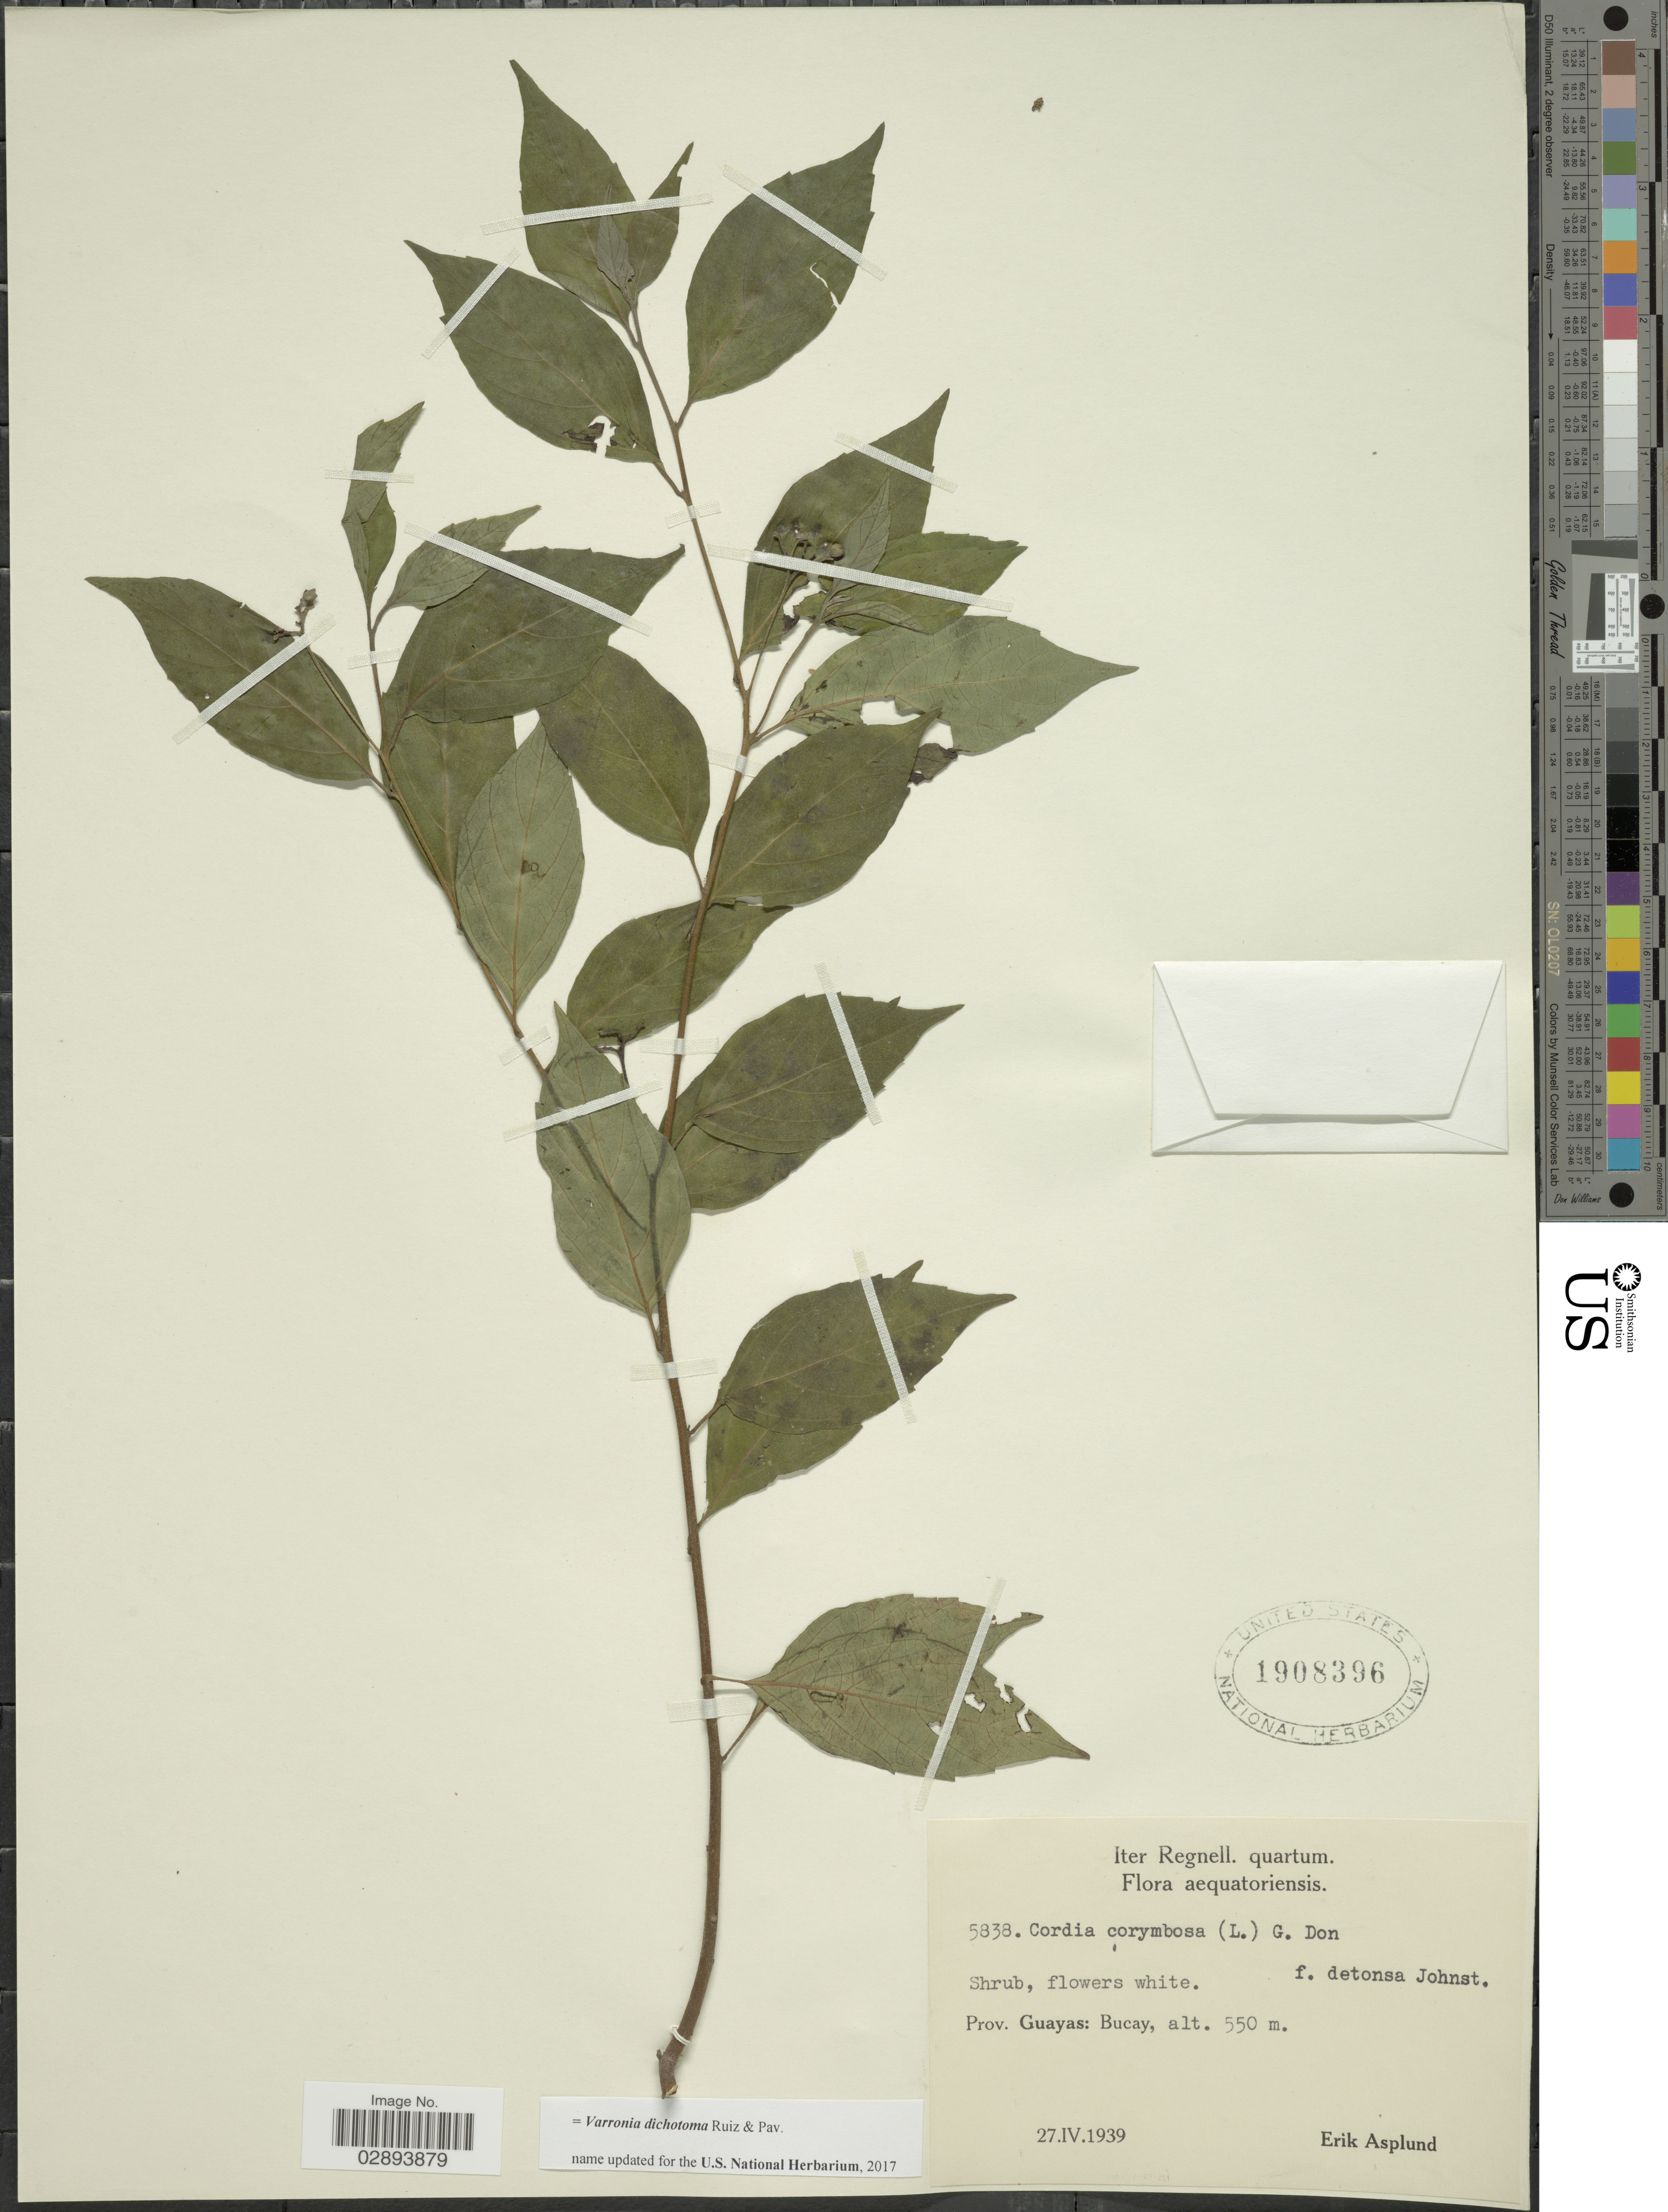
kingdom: Plantae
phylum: Tracheophyta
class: Magnoliopsida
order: Boraginales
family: Cordiaceae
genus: Varronia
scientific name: Varronia dichotoma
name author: Ruiz & Pav.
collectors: E. Asplund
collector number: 5838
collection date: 1939-04-27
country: Ecuador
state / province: Guayas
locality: Bucay.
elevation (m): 550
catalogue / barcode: US 1908396